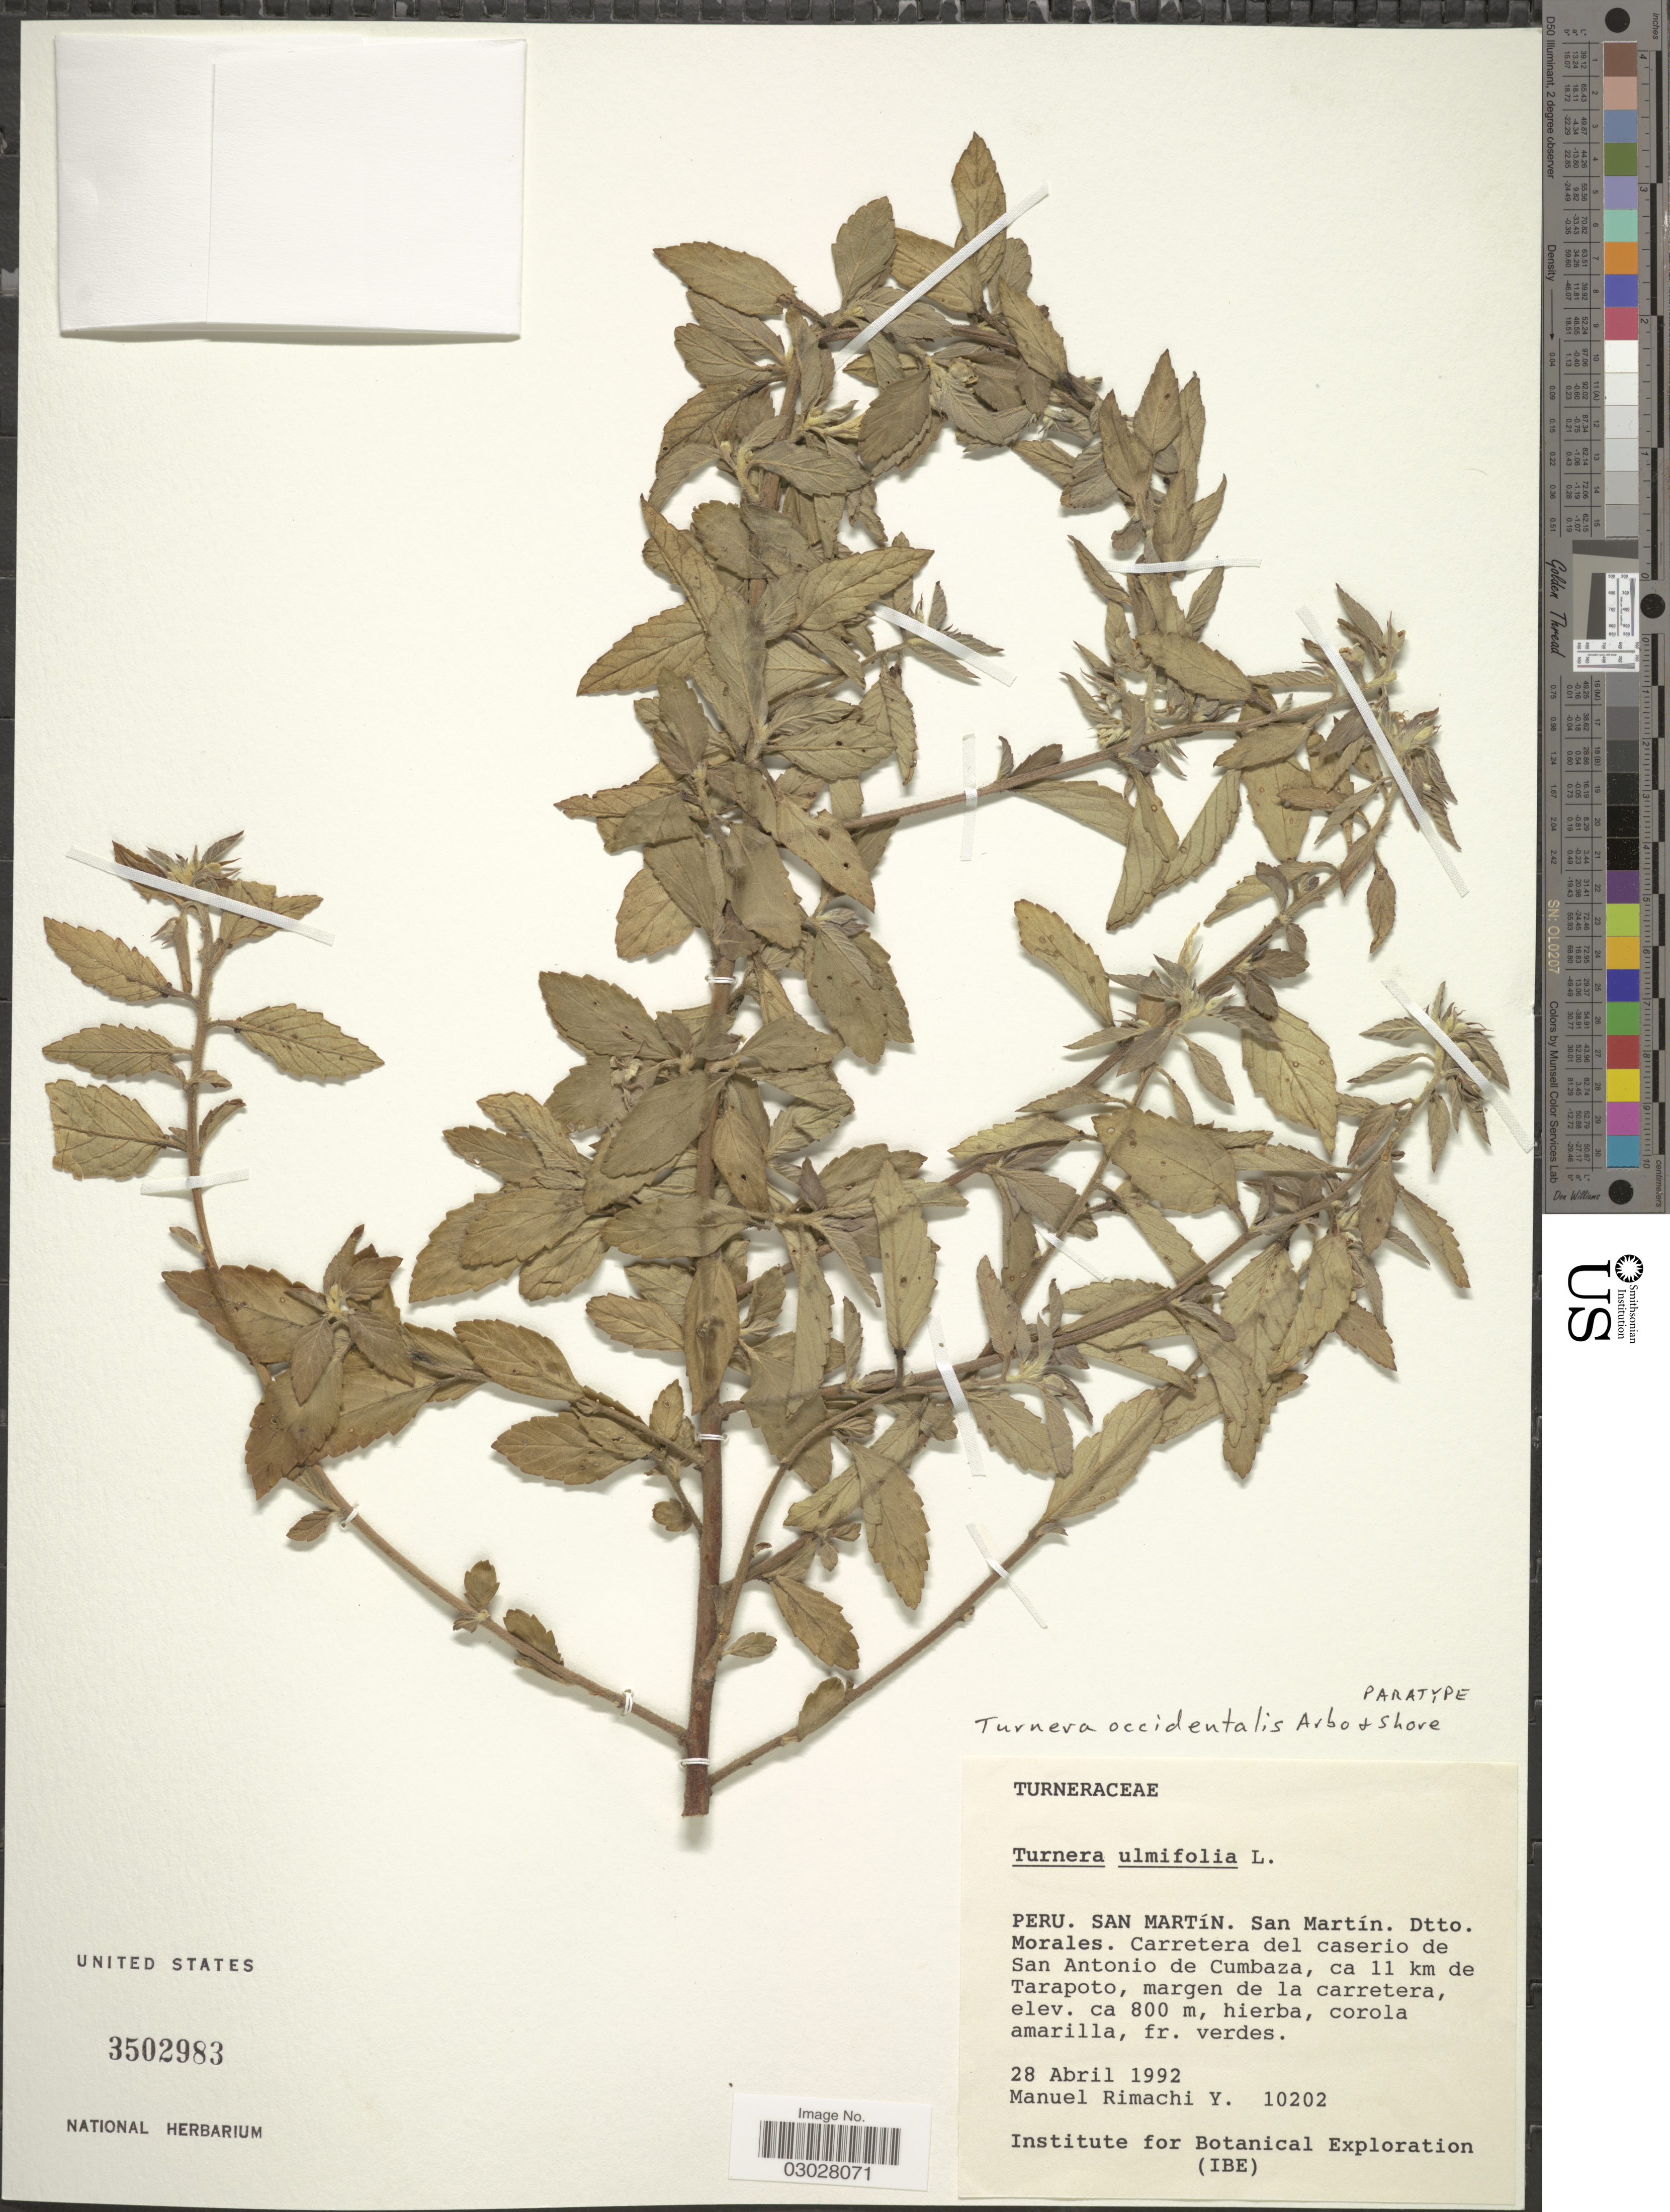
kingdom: Plantae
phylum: Tracheophyta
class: Magnoliopsida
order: Malpighiales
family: Turneraceae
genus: Turnera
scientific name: Turnera occidentalis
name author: Arbo & Shore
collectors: M. Rimachi Y.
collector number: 10202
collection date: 1992-04-28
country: Peru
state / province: San Martín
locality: San Martín. San Martín. Dtto. Morales. Carretera del caserio de San Antonio de Cumbaza, ca 11 km de Tarapoto, margen de la carretera.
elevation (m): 800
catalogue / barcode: US 3502983